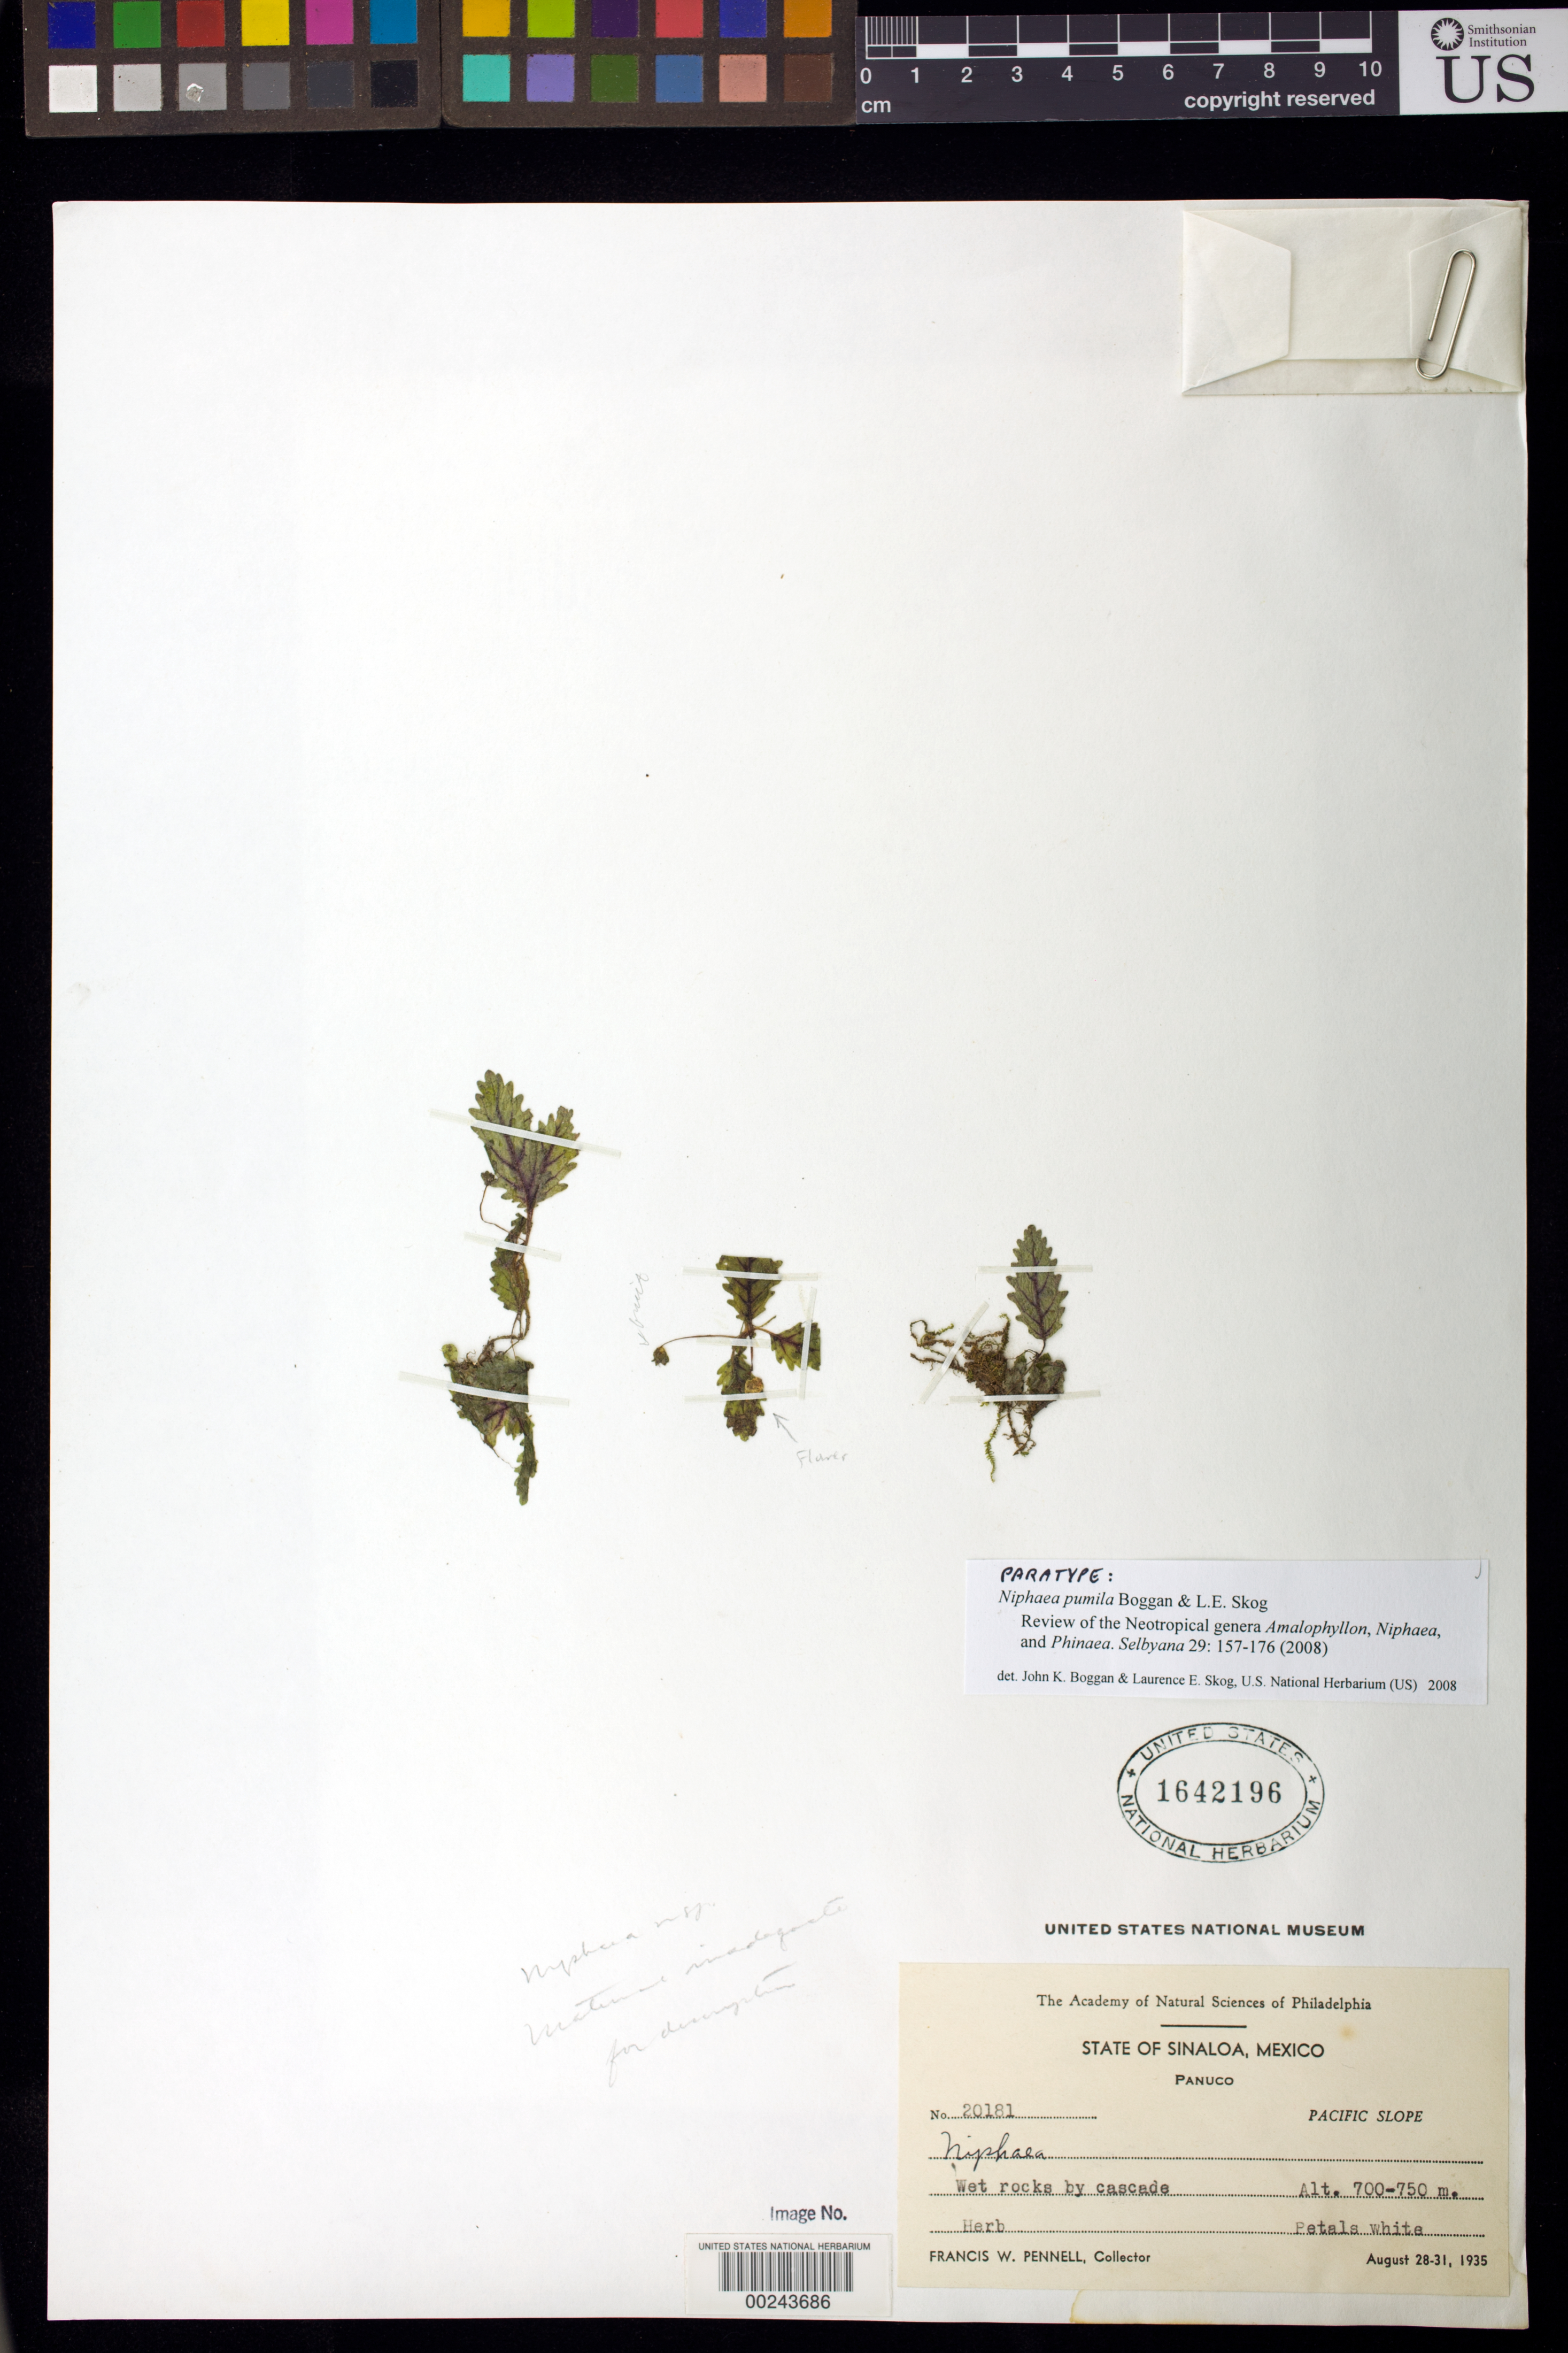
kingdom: Plantae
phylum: Tracheophyta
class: Magnoliopsida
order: Lamiales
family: Gesneriaceae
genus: Niphaea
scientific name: Niphaea pumila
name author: Boggan & L.E. Skog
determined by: Boggan, J. K.; Skog, L. E.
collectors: F. W. Pennell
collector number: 20181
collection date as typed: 28-31 Aug 1935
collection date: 1935-08-28/1935-08-31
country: Mexico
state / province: Sinaloa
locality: Panuco, Pacific slope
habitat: Wet rocks by cascade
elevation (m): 700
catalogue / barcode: US 1642196